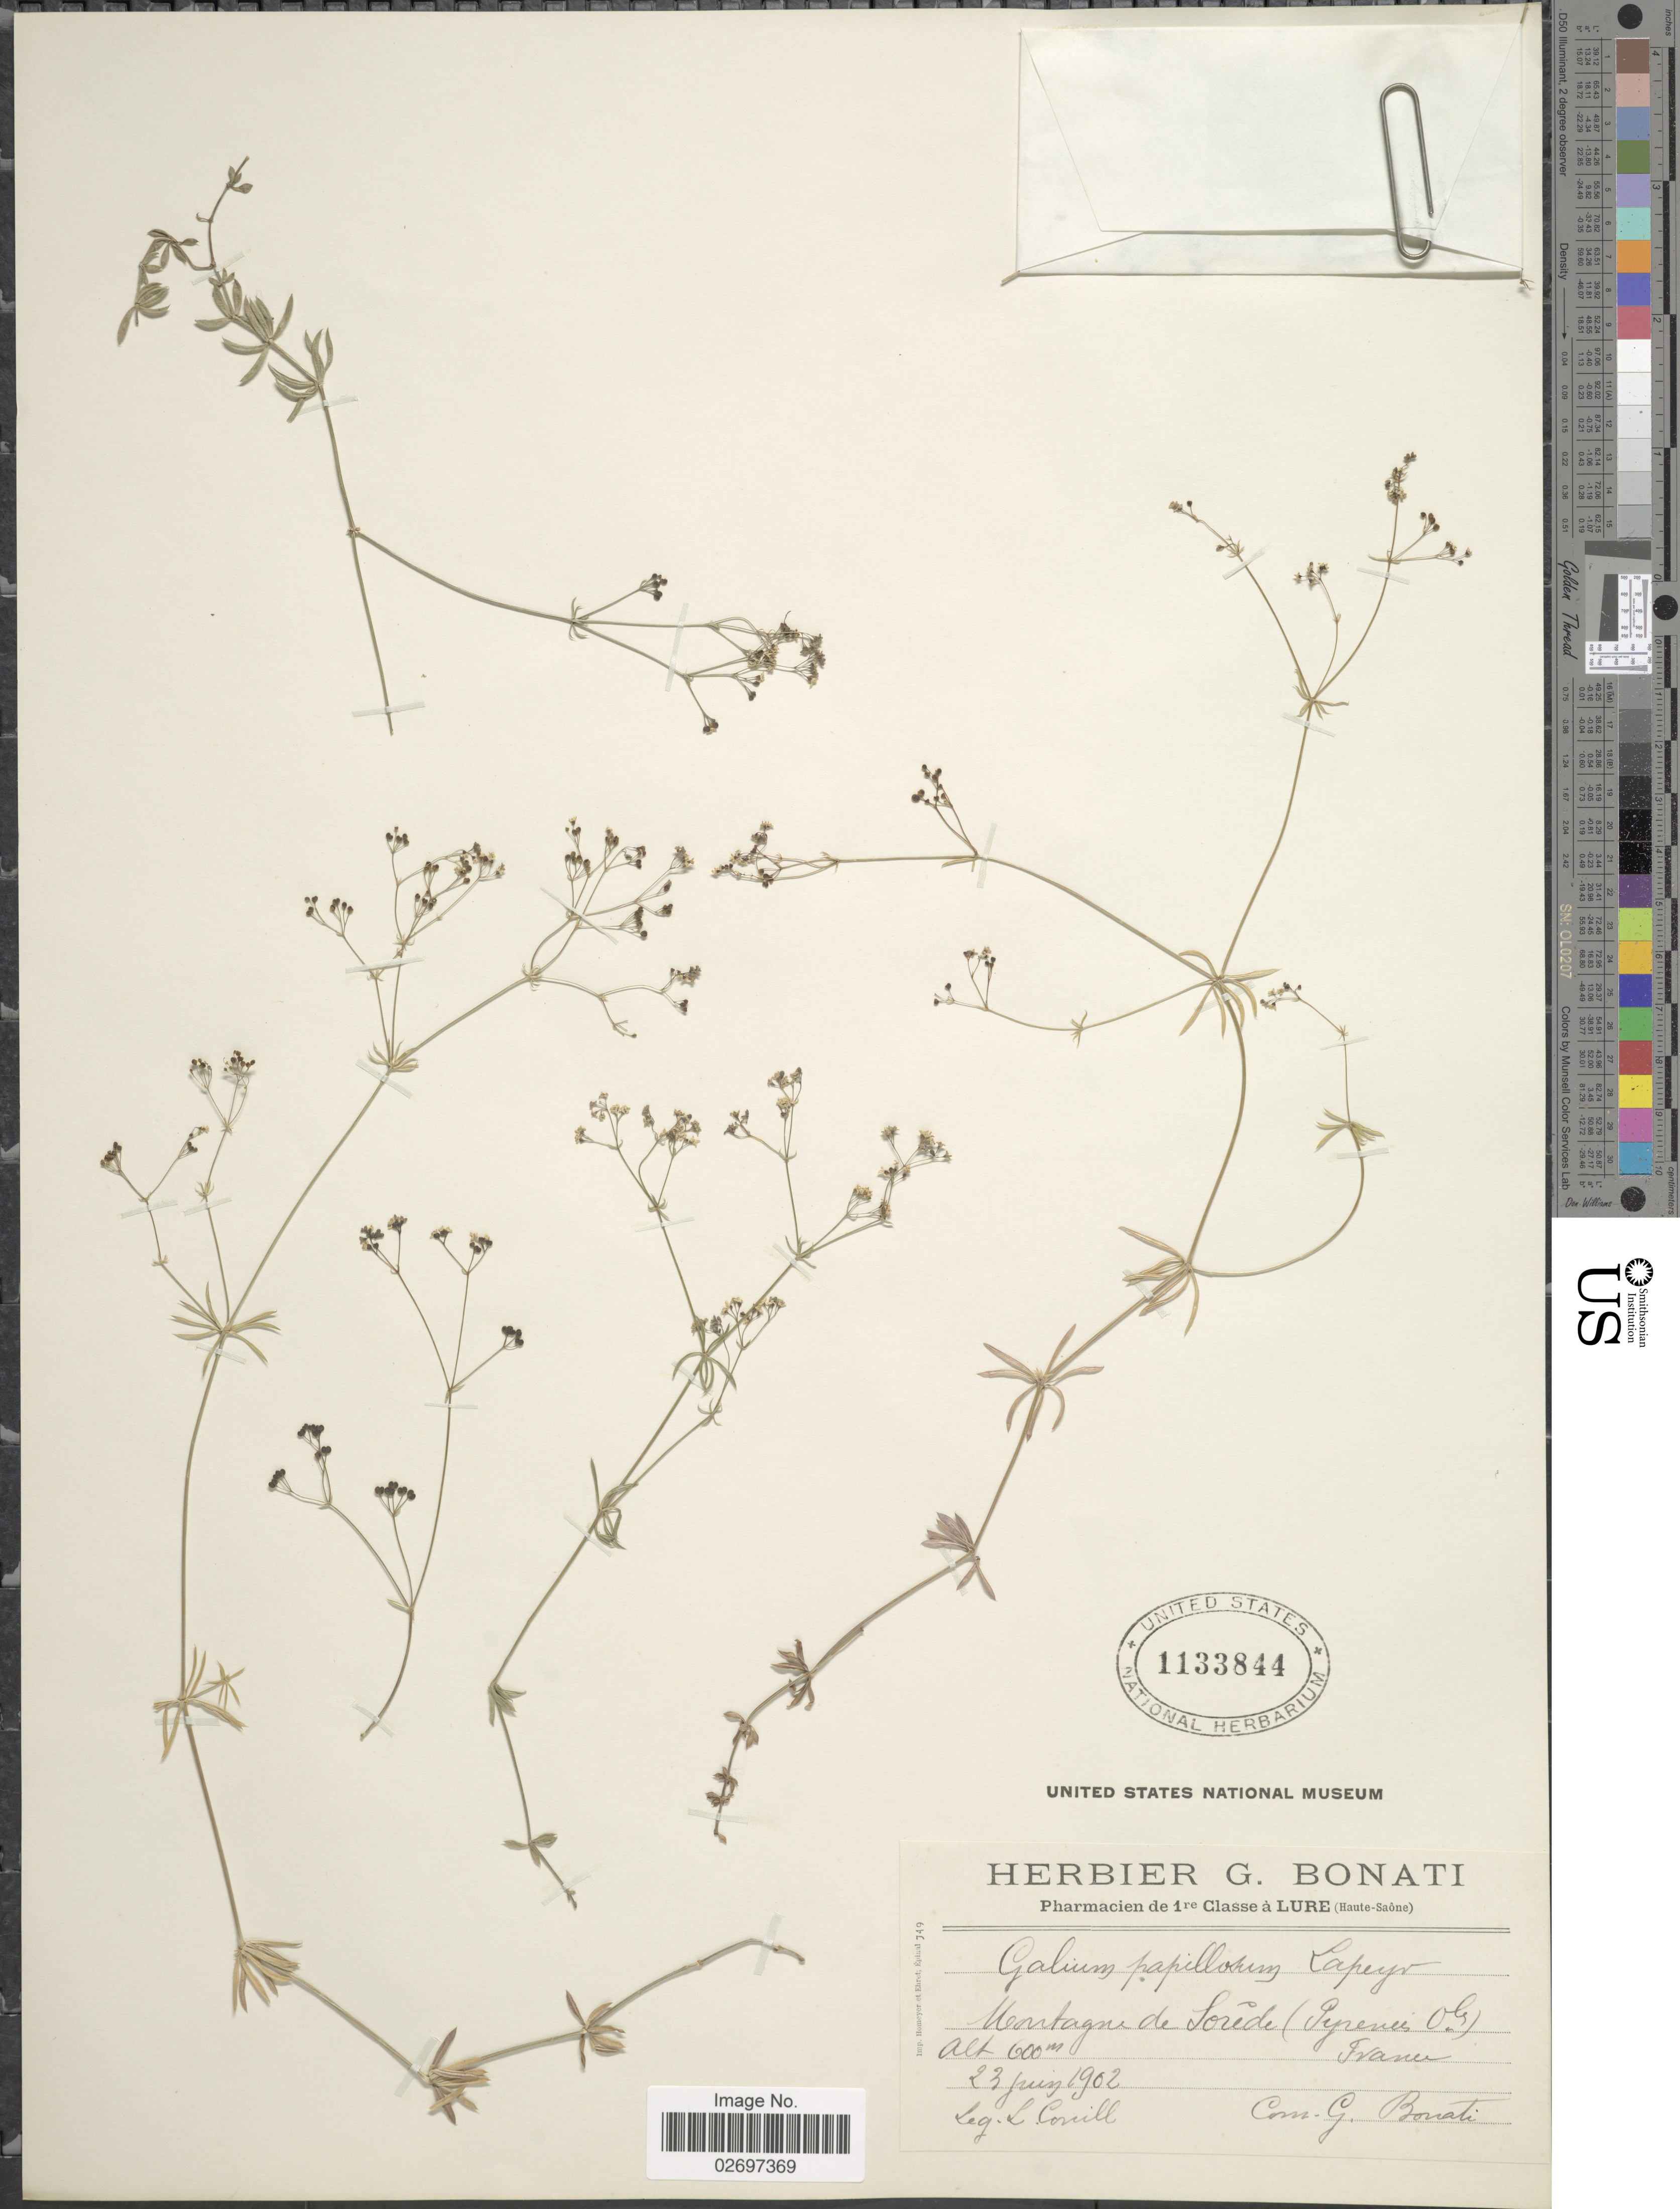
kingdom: Plantae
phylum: Tracheophyta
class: Magnoliopsida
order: Gentianales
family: Rubiaceae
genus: Galium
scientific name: Galium papillosum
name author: Lapeyr.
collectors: Conill, L.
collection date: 1902-06-23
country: France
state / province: Occitanie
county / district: Pyrénées-Orientales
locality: Bois a Sorede (Pyrenees Obs)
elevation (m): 600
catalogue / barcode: US 1133844